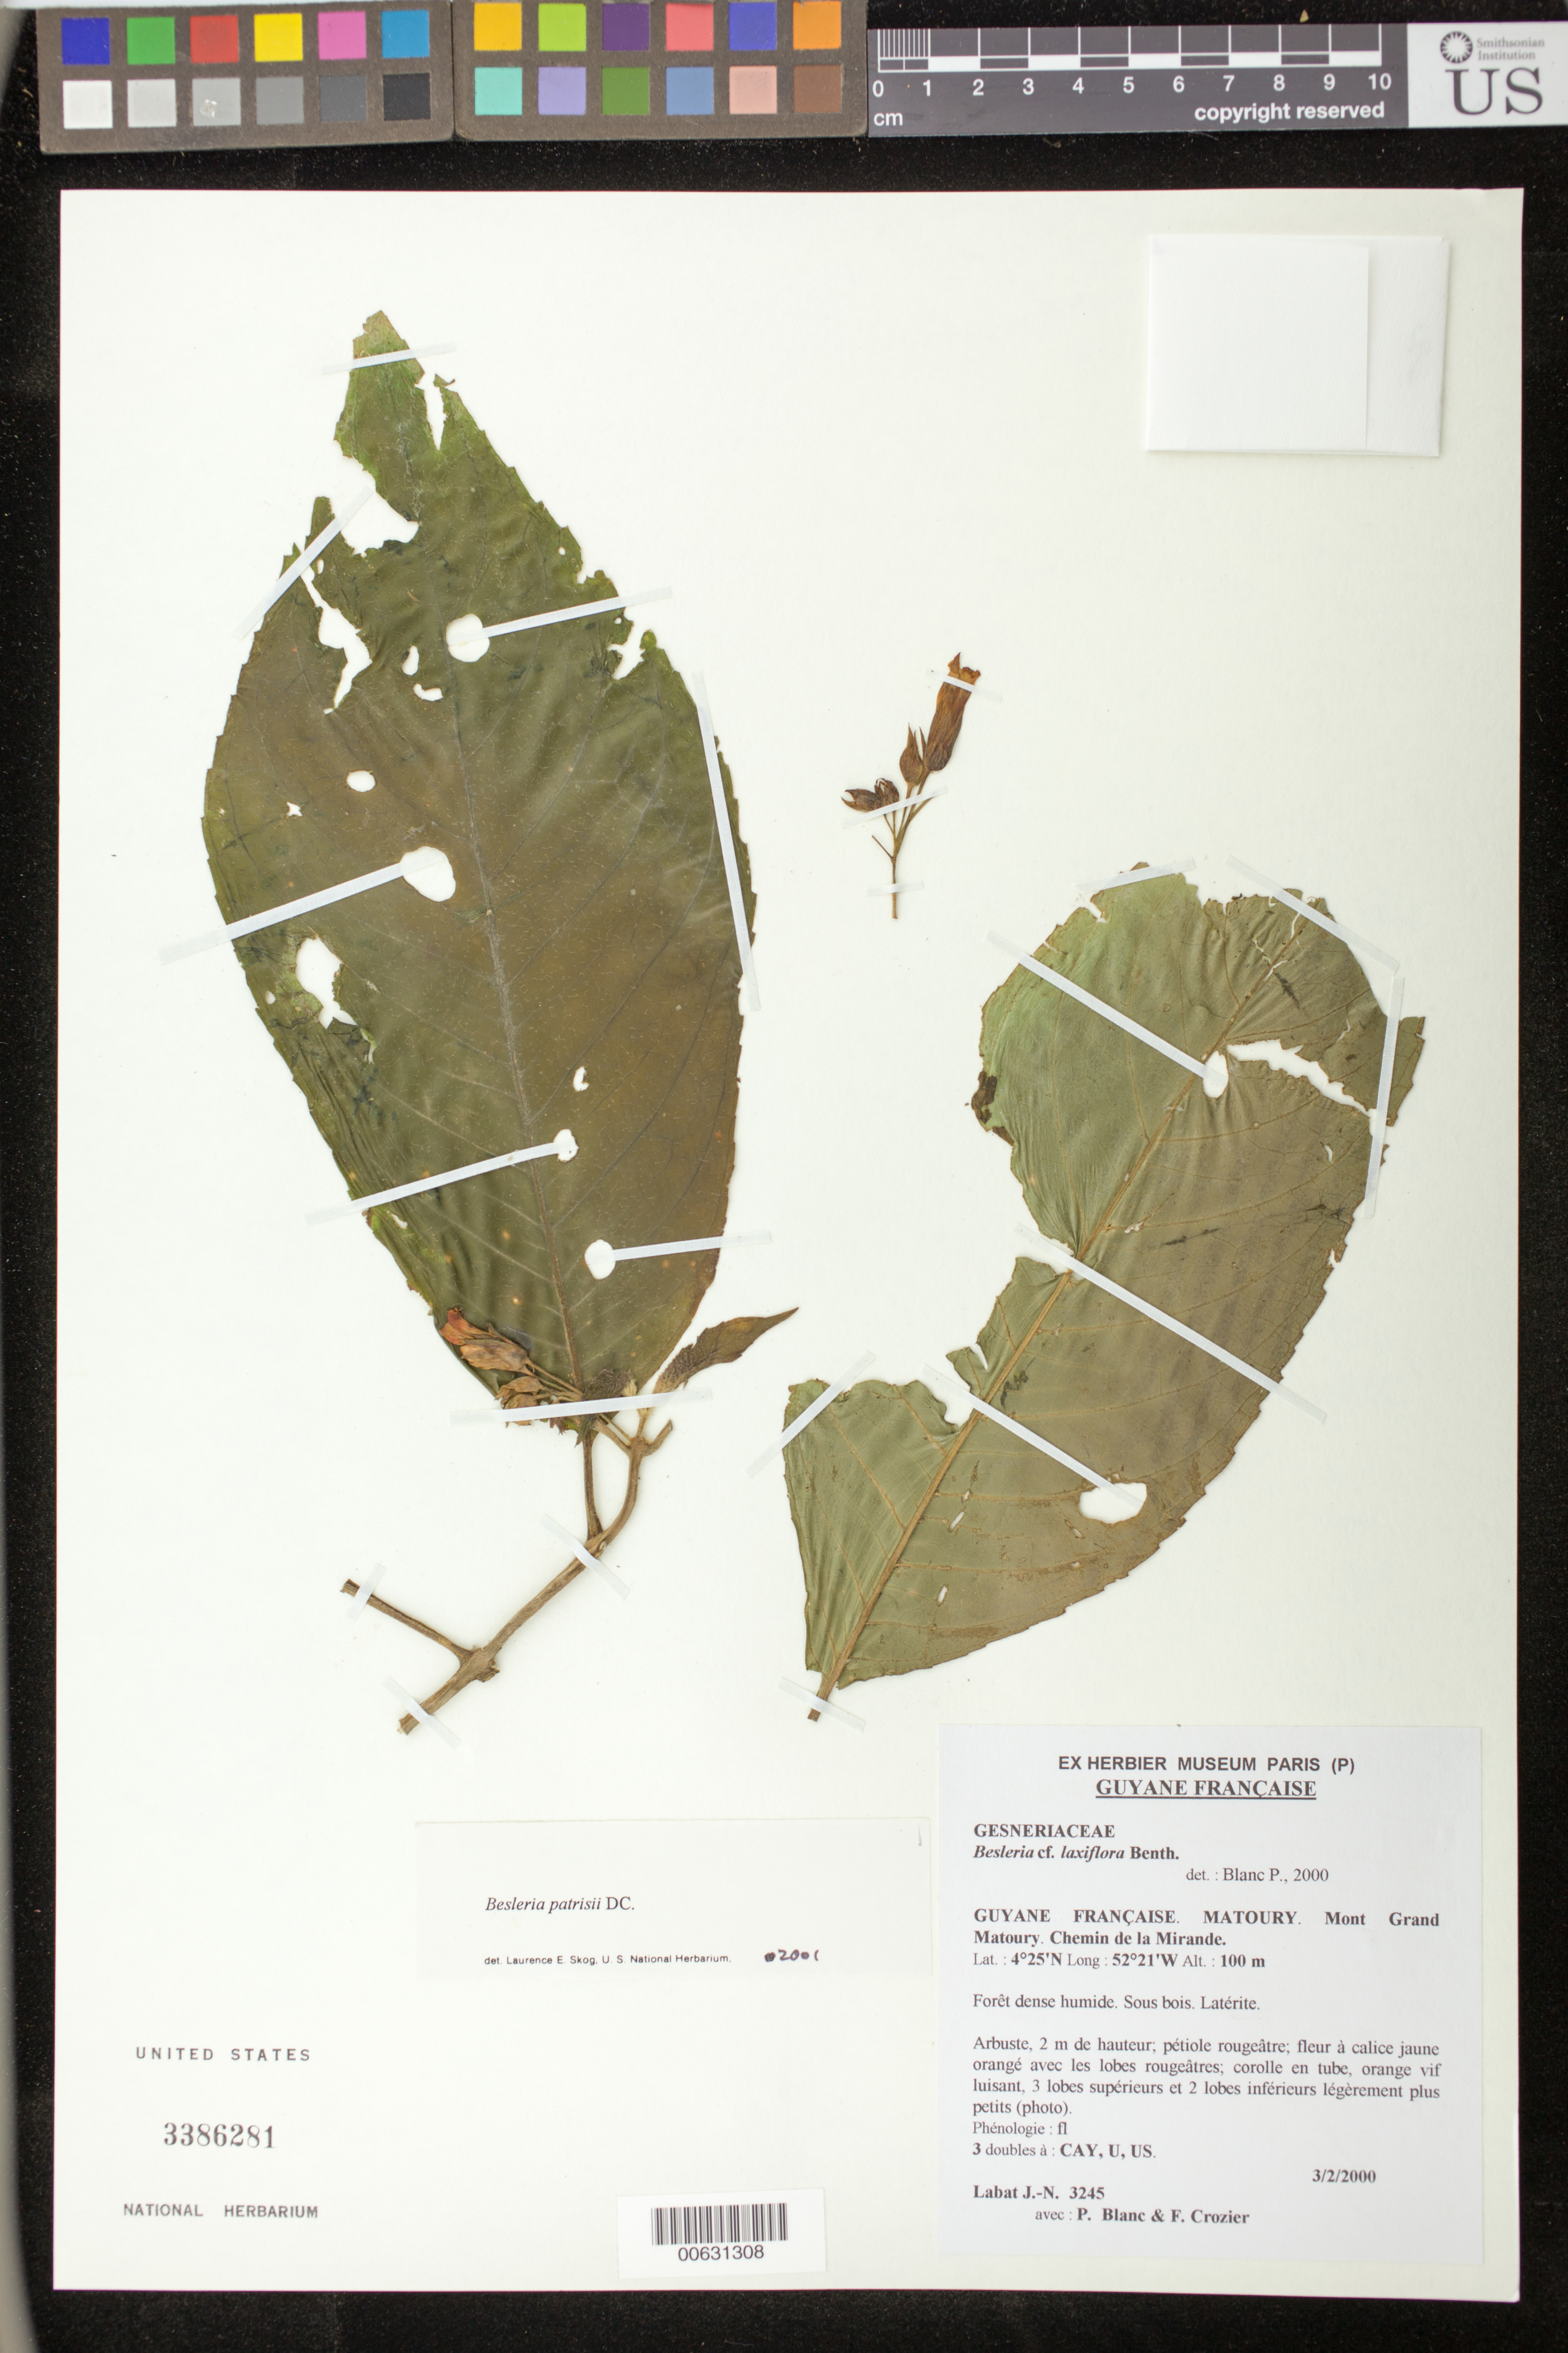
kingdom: Plantae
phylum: Tracheophyta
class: Magnoliopsida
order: Lamiales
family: Gesneriaceae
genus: Besleria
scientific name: Besleria patrisii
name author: DC.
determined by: Skog, Laurence E.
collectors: J.-N. Labat, P. Blanc & F. Crozier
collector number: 3245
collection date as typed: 03 Feb 2000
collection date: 2000-02-03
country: French Guiana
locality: Matoury, Mont Grand Matoury, Chemin de la Mirande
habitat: Forêt dense humide; sous bois; latérite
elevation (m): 100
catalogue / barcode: US 3386281